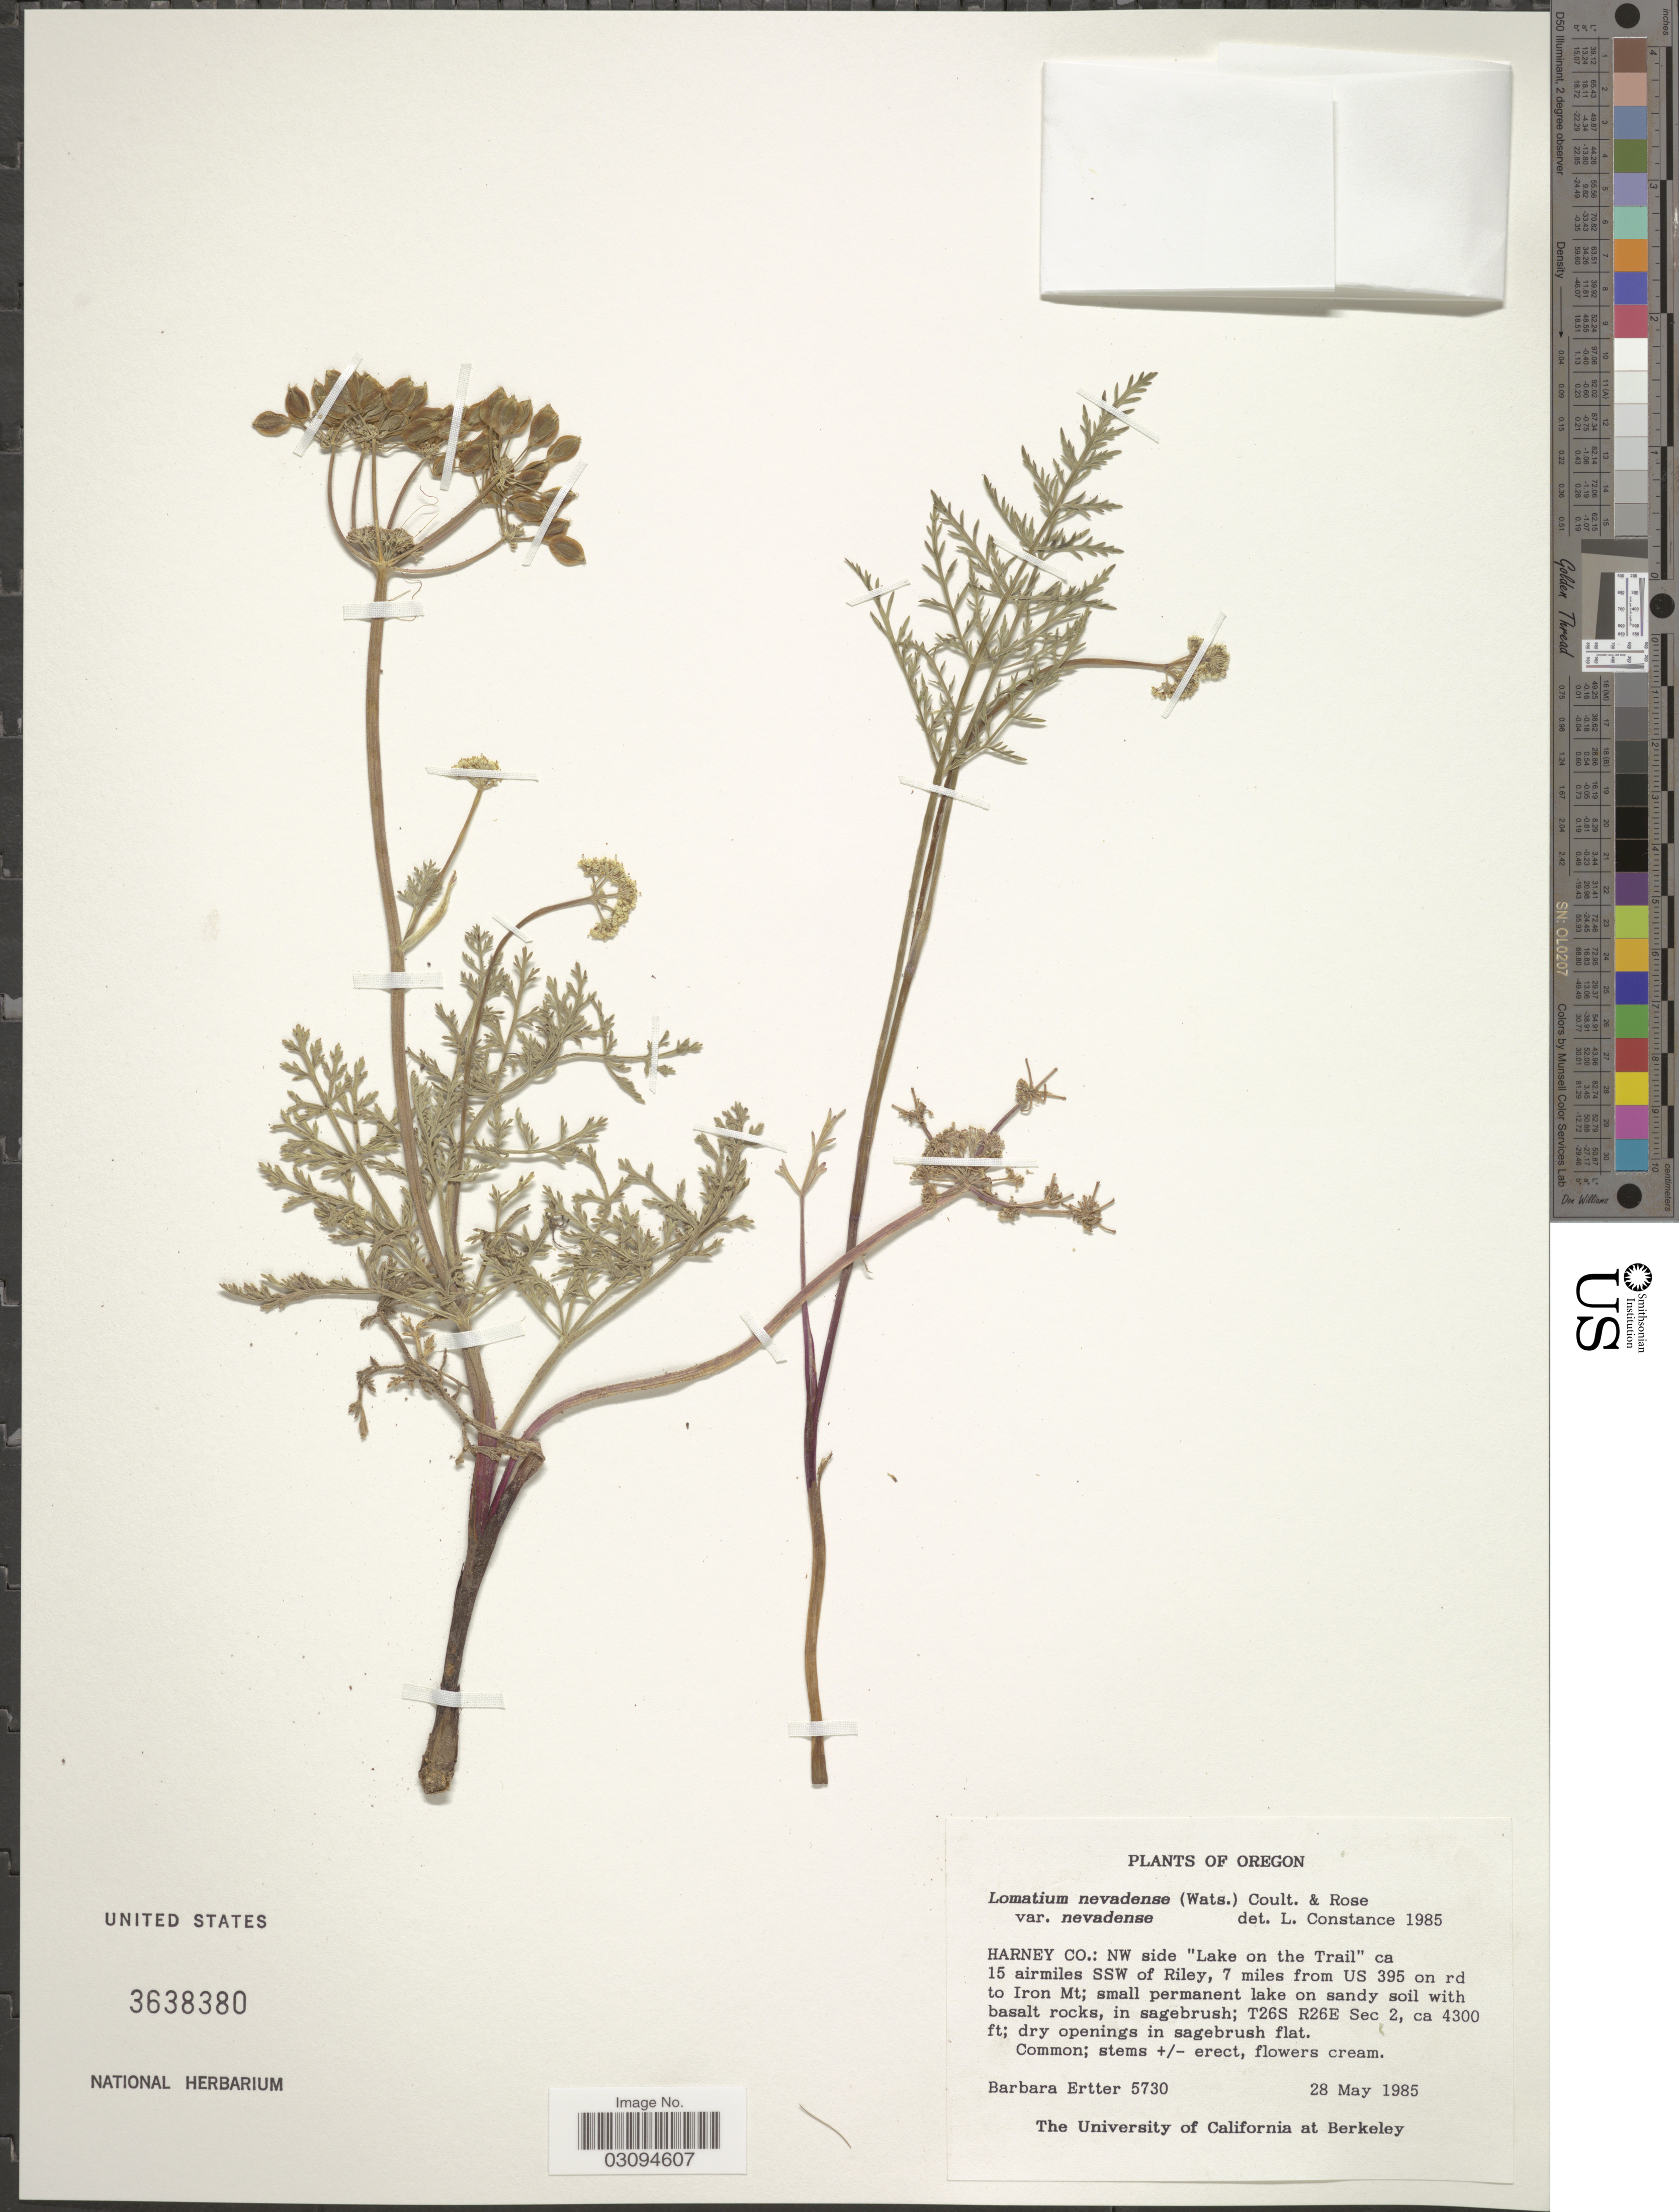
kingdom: Plantae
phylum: Tracheophyta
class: Magnoliopsida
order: Apiales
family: Apiaceae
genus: Lomatium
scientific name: Lomatium nevadense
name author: (S. Watson) J.M. Coult. & Rose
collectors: B. Ertter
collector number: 5730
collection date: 1985-05-28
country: United States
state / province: Oregon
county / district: Harney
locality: Harney Co.: NW side "Lake on the Trail" ca 15 airmiles SSW of Riley, 7 miles from US 395 on rd to Iron Mt. T26S R26E Sec 2.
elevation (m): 1311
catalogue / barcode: US 3638380